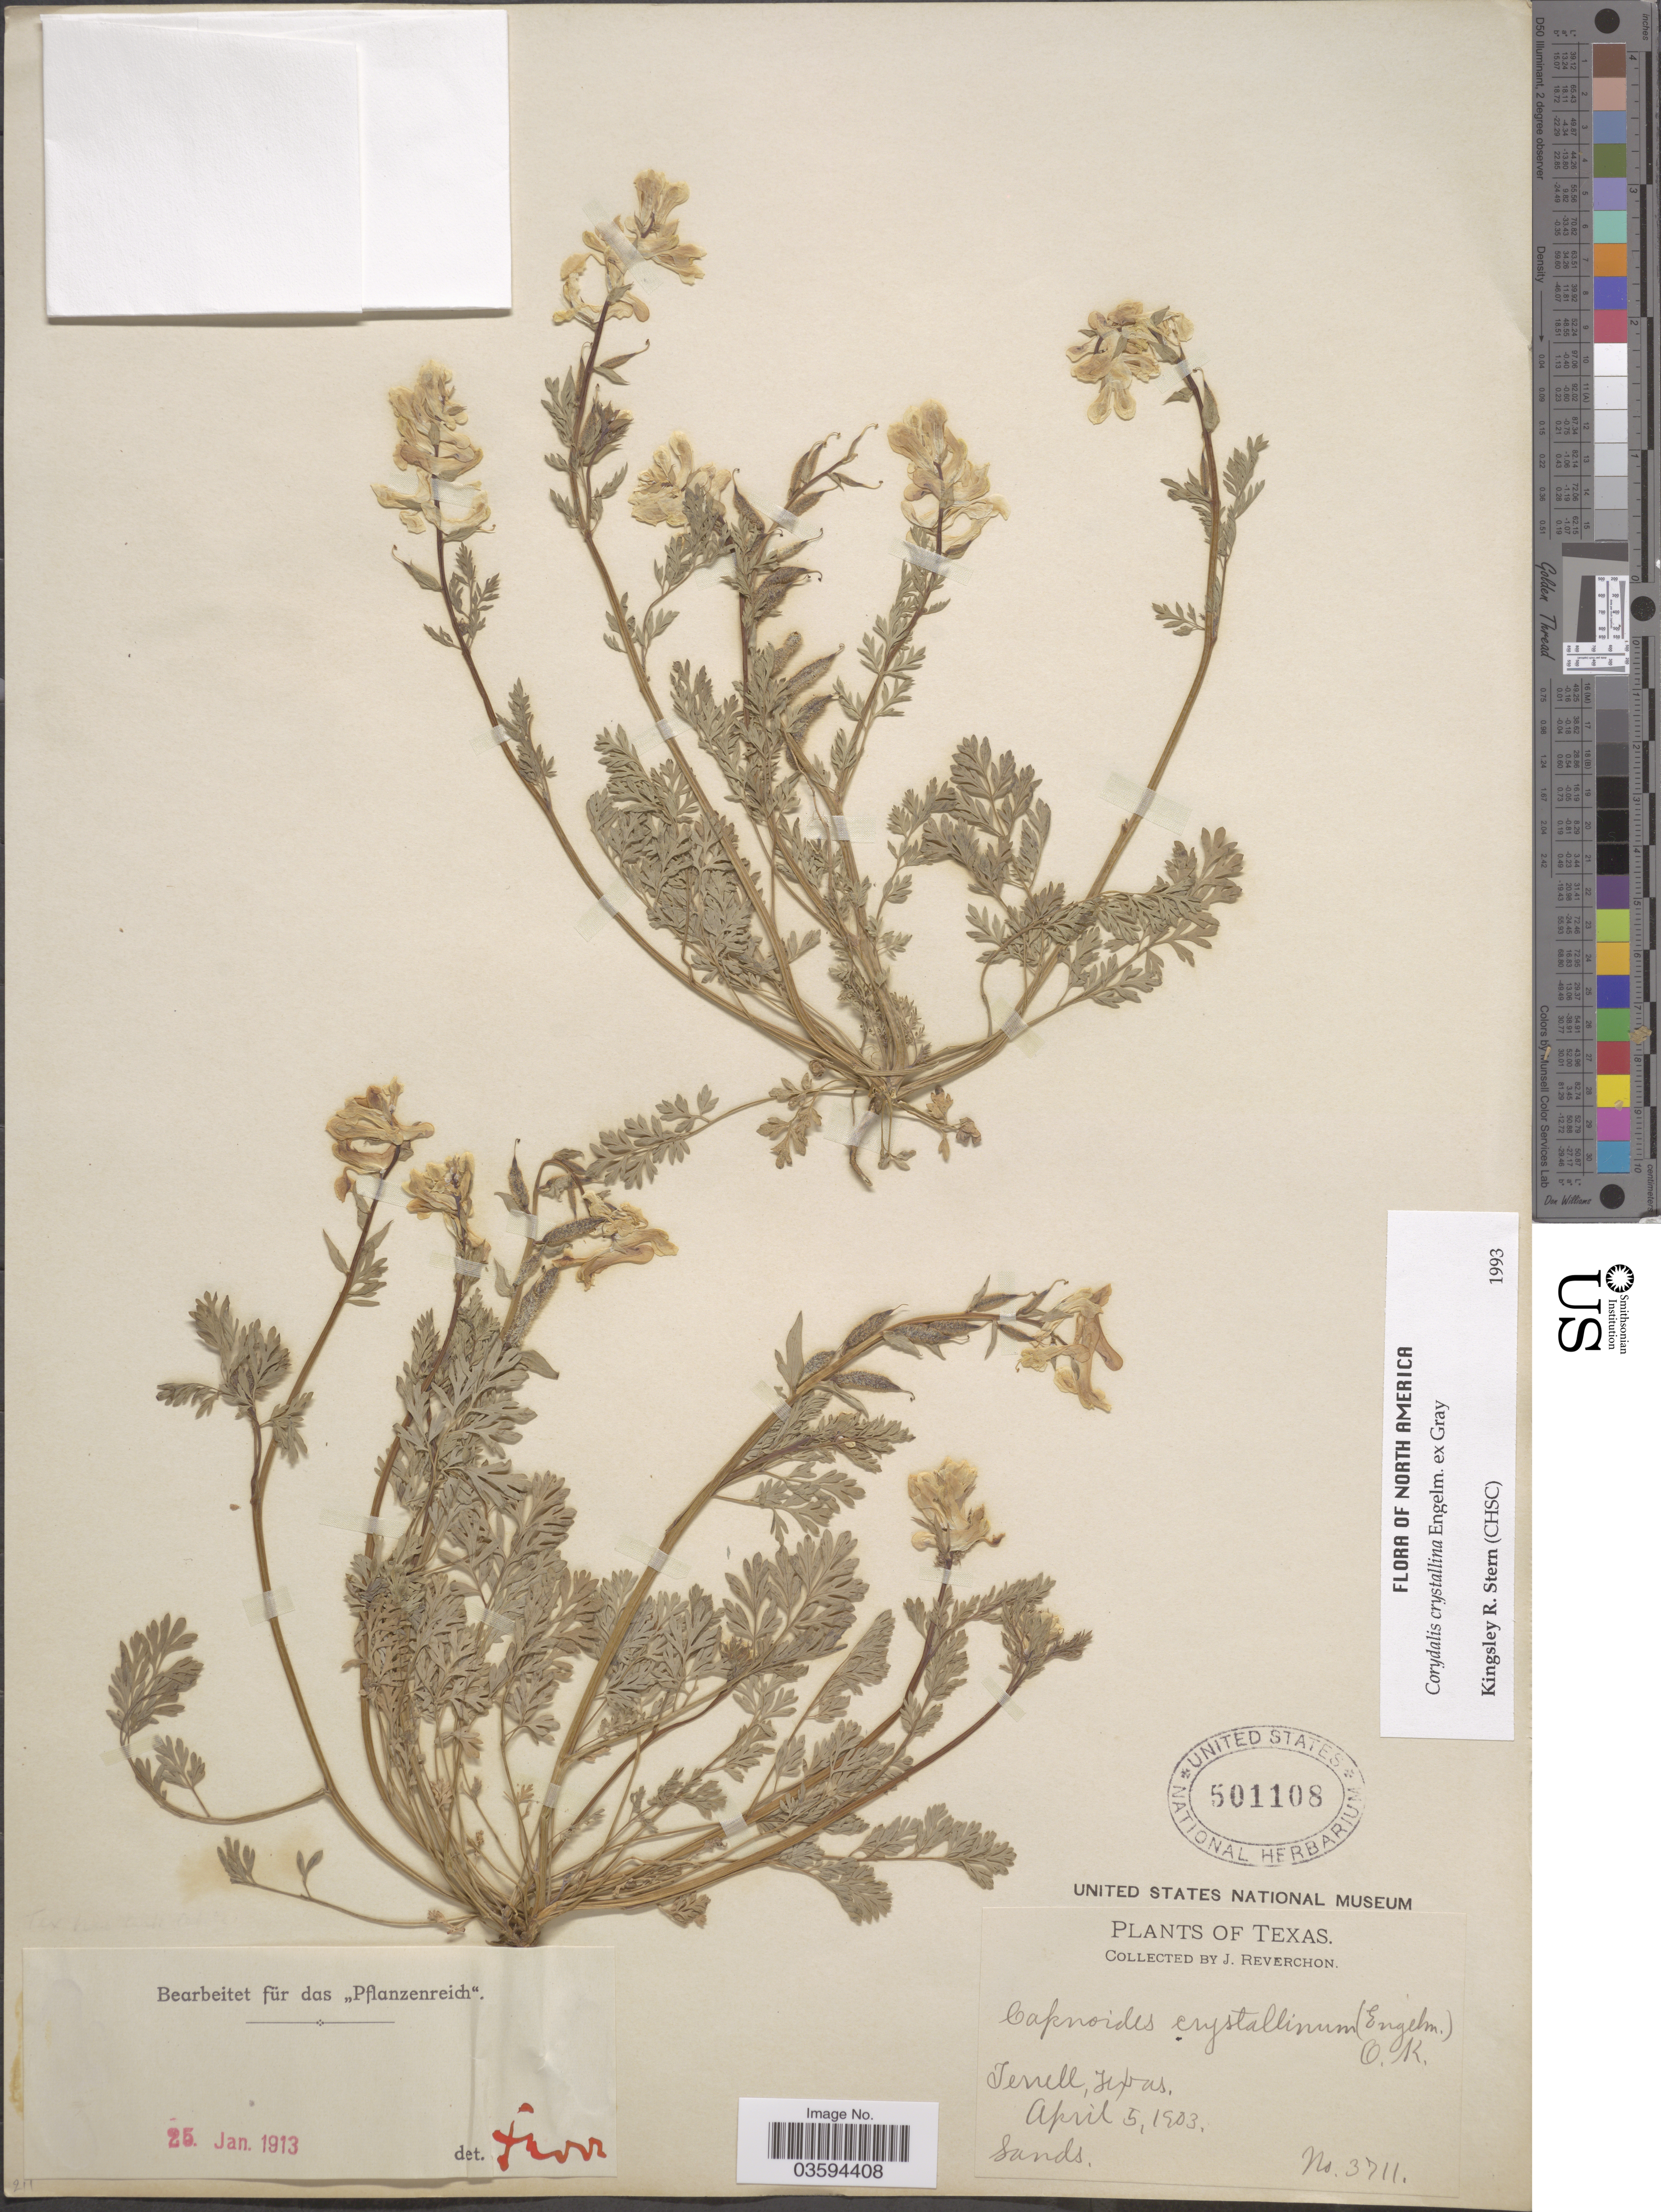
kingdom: Plantae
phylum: Tracheophyta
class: Magnoliopsida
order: Ranunculales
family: Papaveraceae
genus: Corydalis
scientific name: Corydalis crystallina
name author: (Engelm. ex A. Gray) Torr. & A. Gray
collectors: J. Reverchon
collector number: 3711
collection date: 1903-04-05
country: United States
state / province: Texas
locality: Terrell.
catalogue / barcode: US 501108